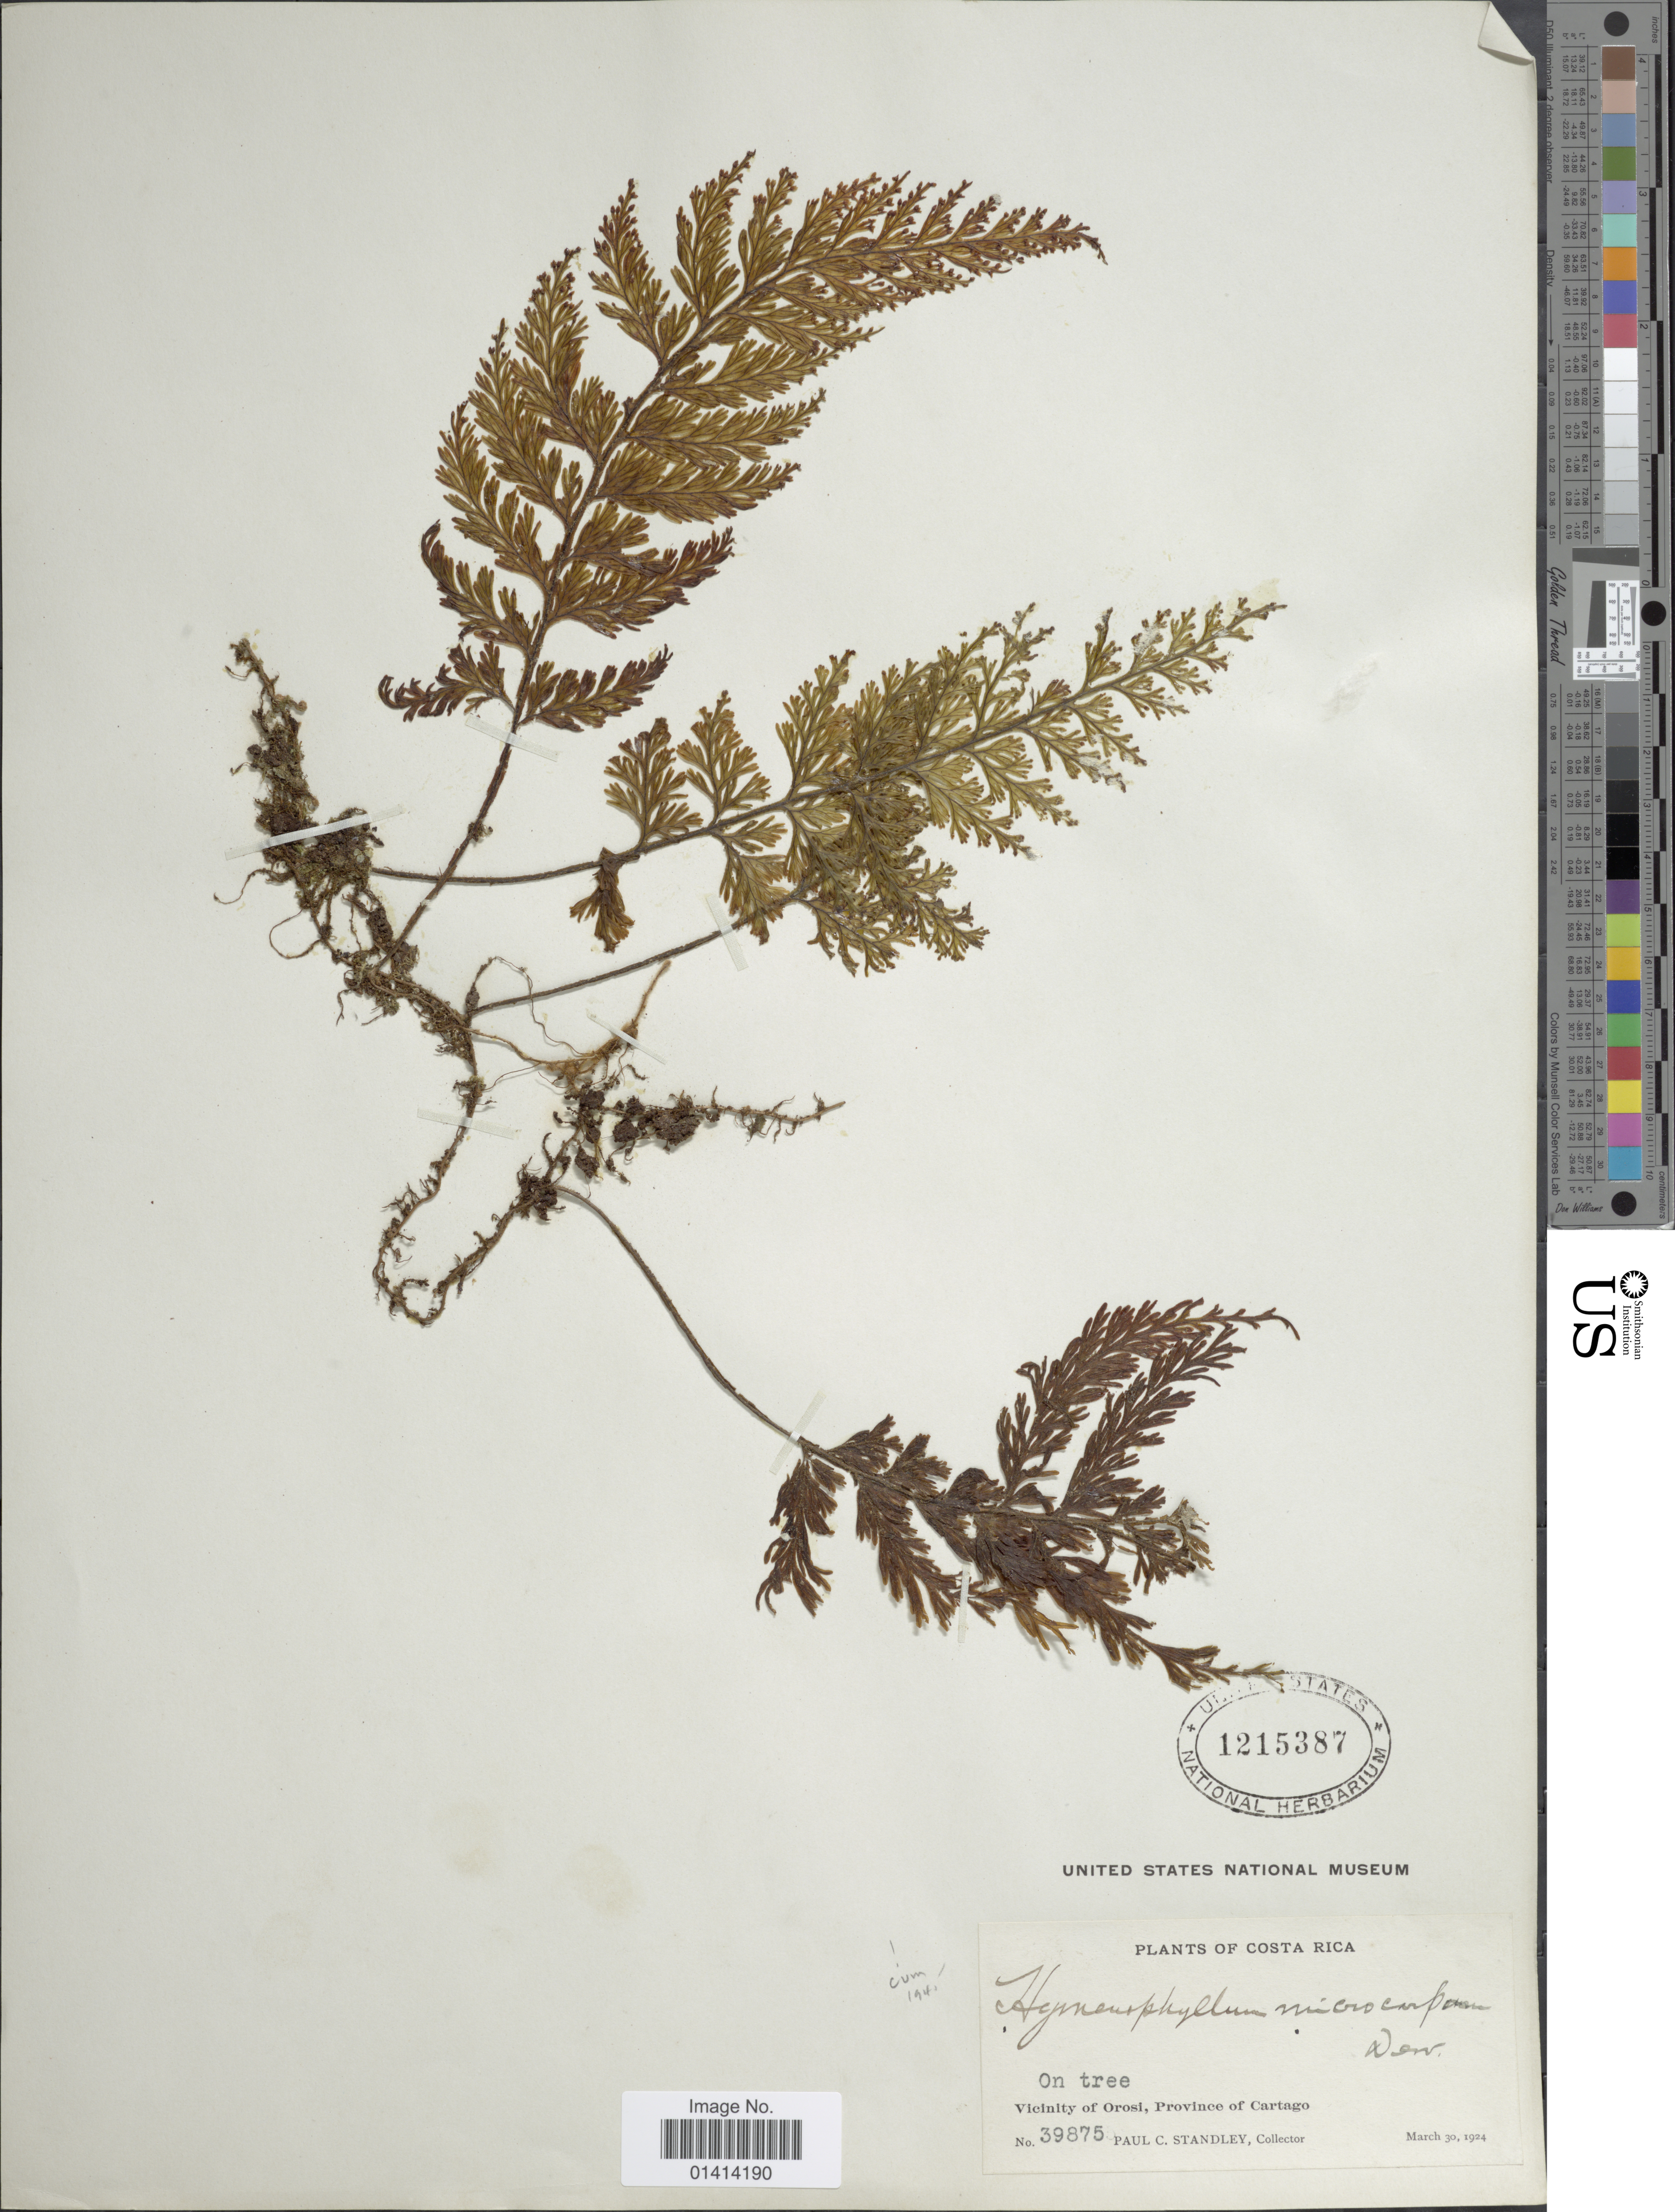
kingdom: Plantae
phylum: Tracheophyta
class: Polypodiopsida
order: Hymenophyllales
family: Hymenophyllaceae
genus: Hymenophyllum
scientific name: Hymenophyllum microcarpum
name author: (Desv.) Lellinger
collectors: P. C. Standley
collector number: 39875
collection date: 1924-03-30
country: Costa Rica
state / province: Cartago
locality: Vicinity of Orosi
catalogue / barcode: US 1215387